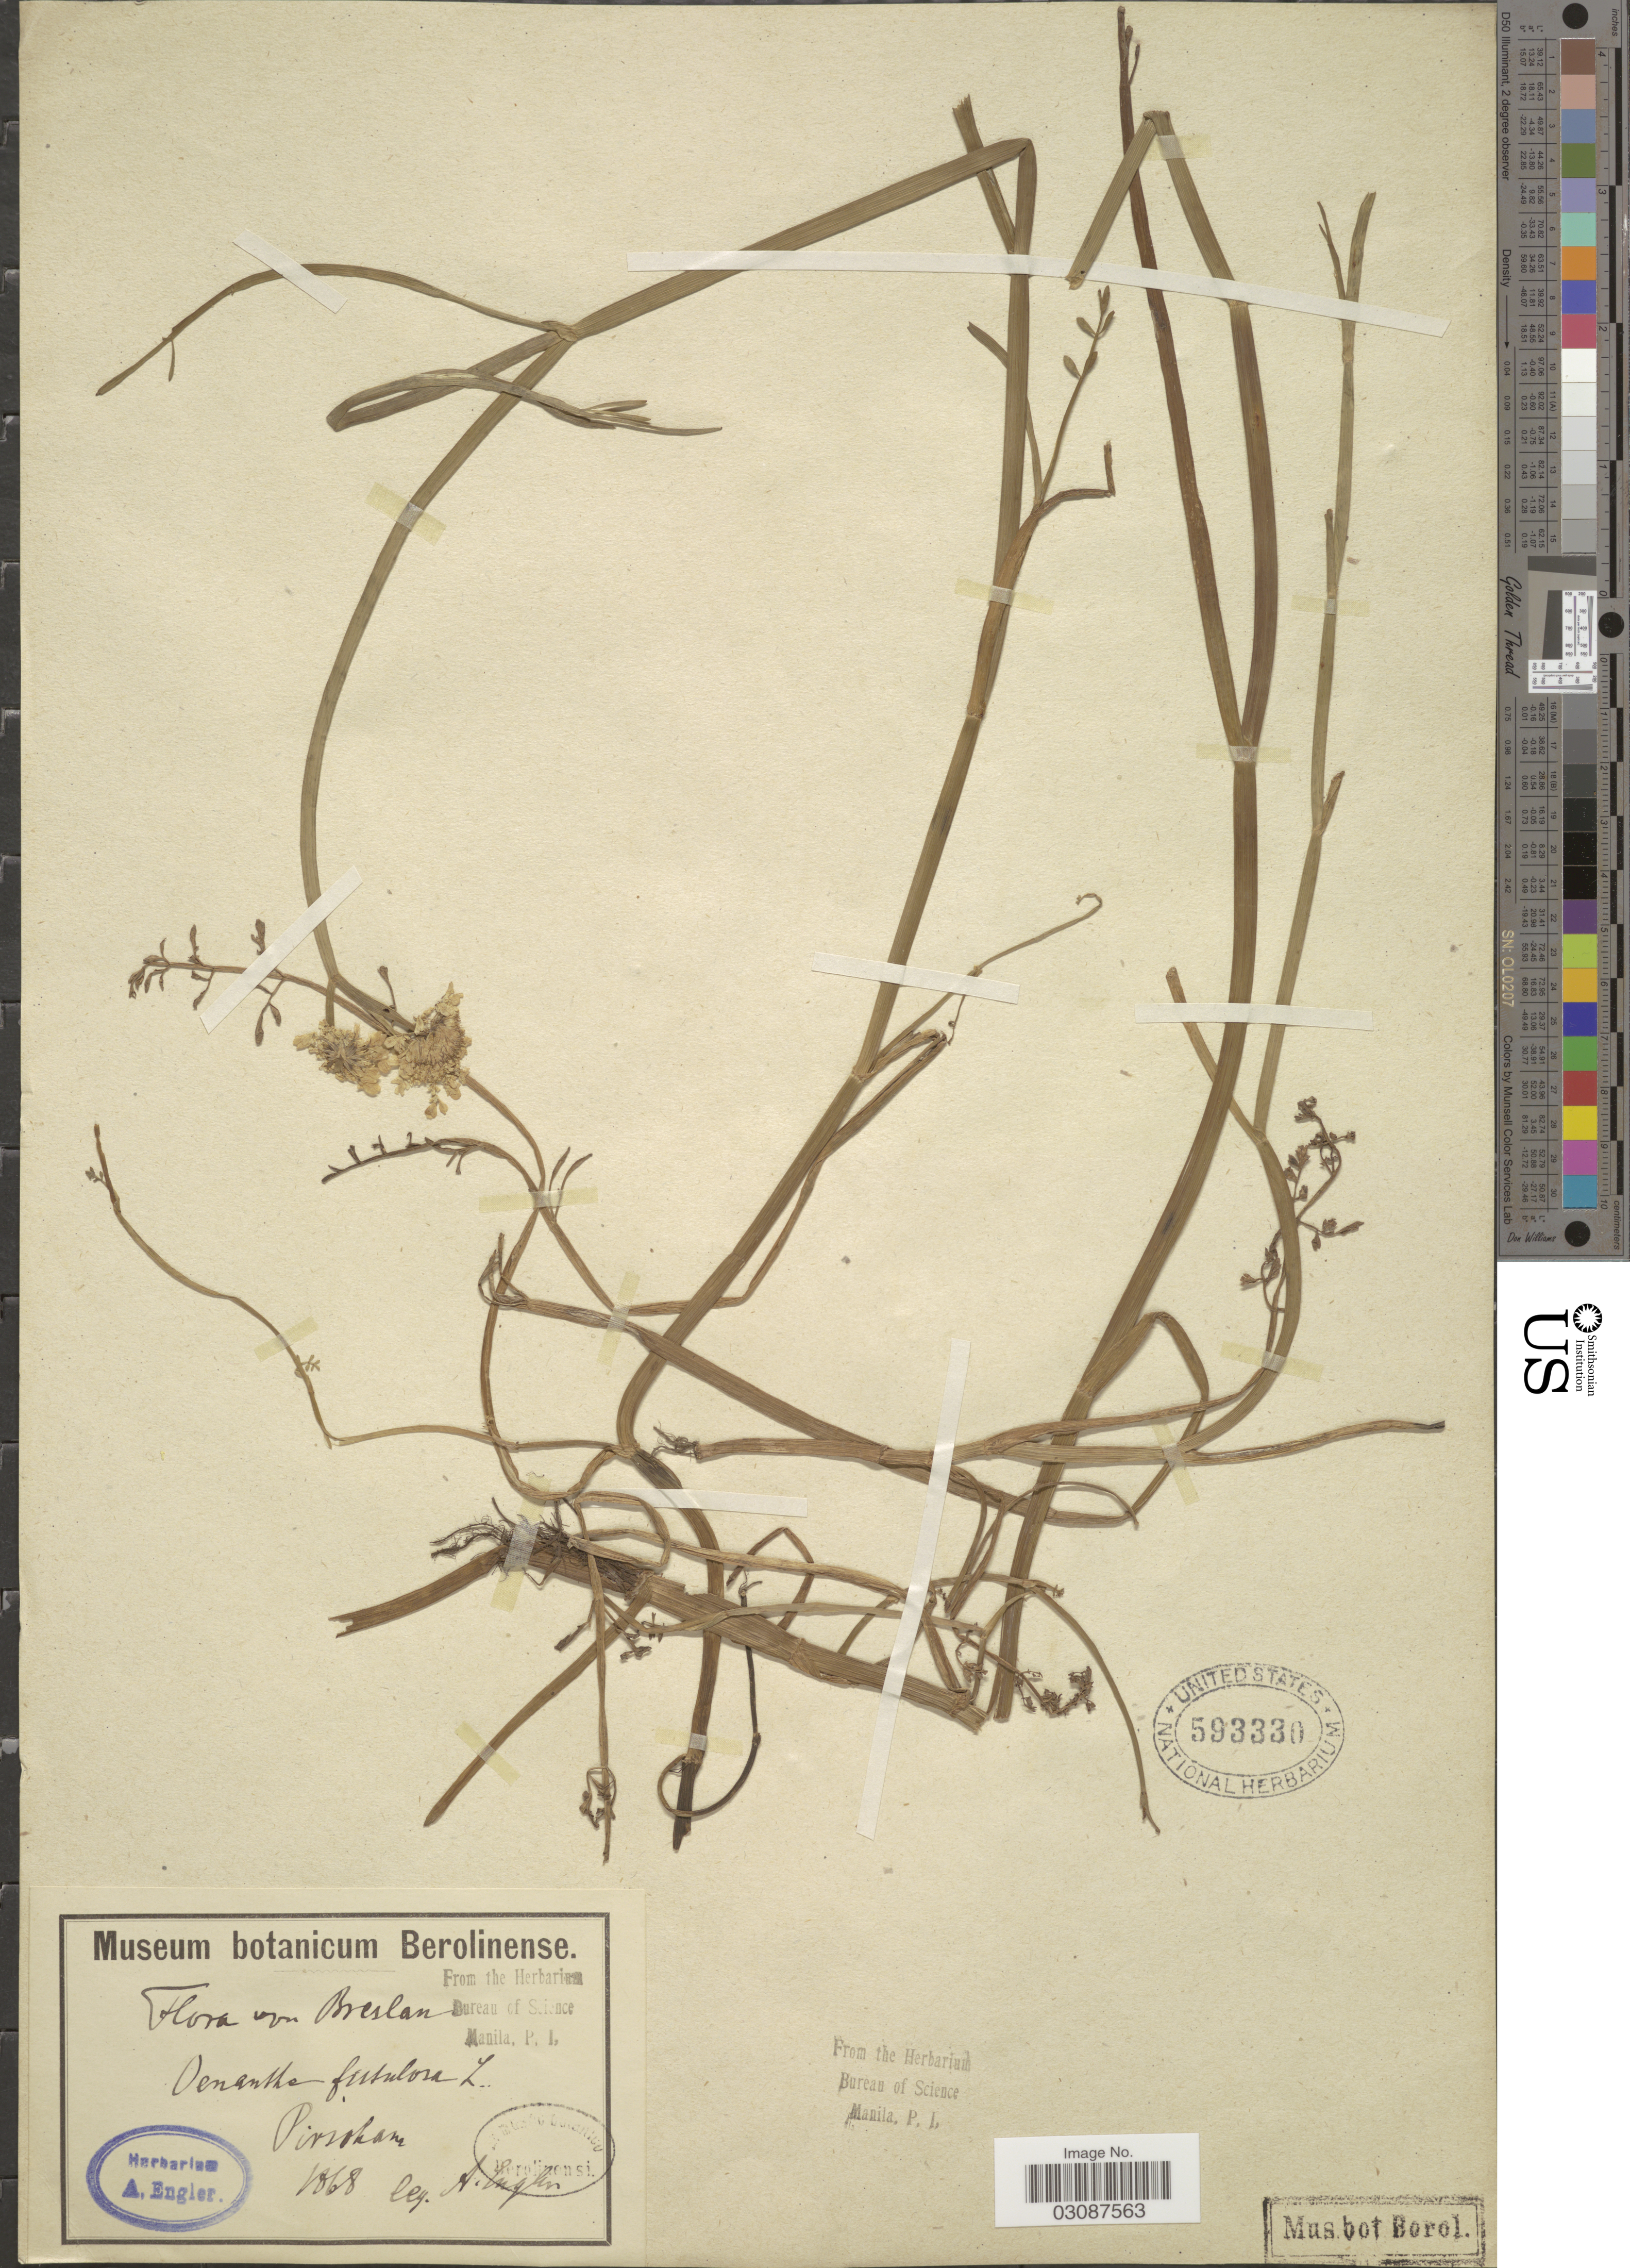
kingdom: Plantae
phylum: Tracheophyta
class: Magnoliopsida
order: Apiales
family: Apiaceae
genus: Oenanthe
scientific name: Oenanthe fistulosa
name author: L.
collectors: A. Engler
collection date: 1868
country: Poland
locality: Breslau. Pirsoham. [interpreted]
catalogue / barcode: US 593330